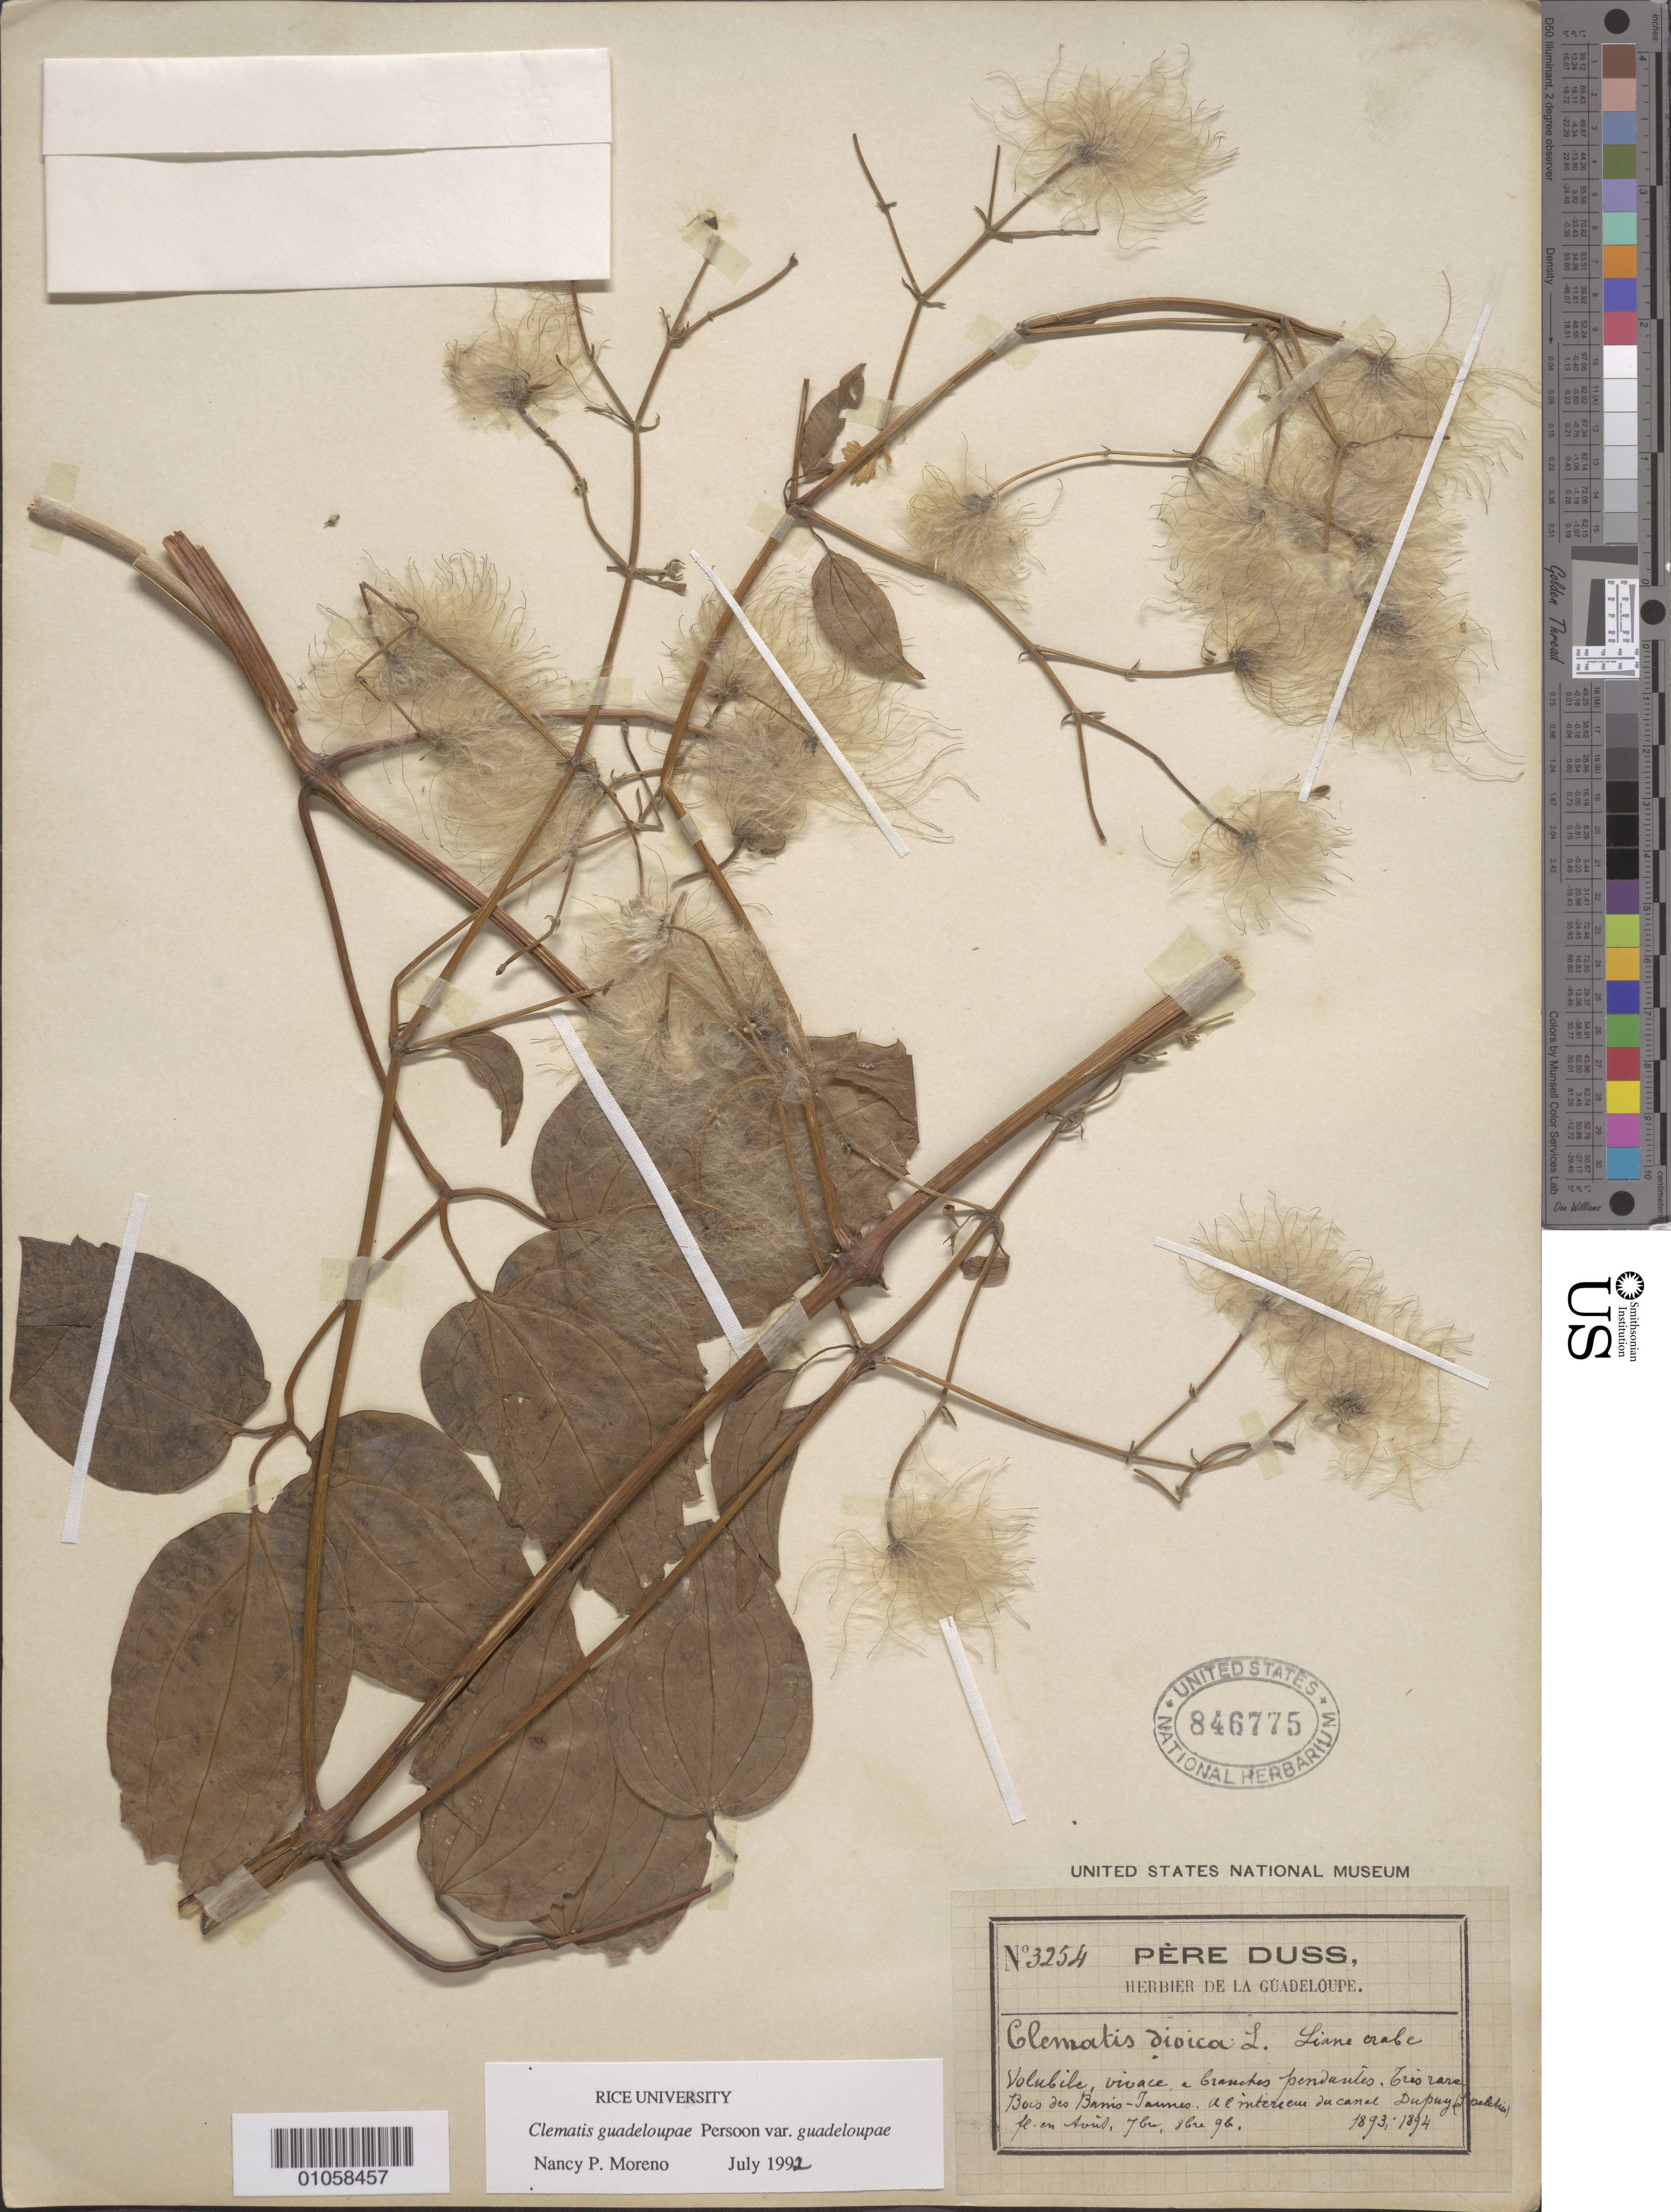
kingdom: Plantae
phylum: Tracheophyta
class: Magnoliopsida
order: Ranunculales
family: Ranunculaceae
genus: Clematis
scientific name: Clematis guadeloupae var. guadeloupae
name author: Pers.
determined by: Moreno, N. P.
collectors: Père Duss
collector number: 3254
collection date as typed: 1893 to -- --- 1894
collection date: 1893/1894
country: Guadeloupe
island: Basse Terre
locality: Bains Jaunes, Canal Dupuy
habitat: Volubile, vivace a branches pendantes, tres rare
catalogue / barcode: US 846775